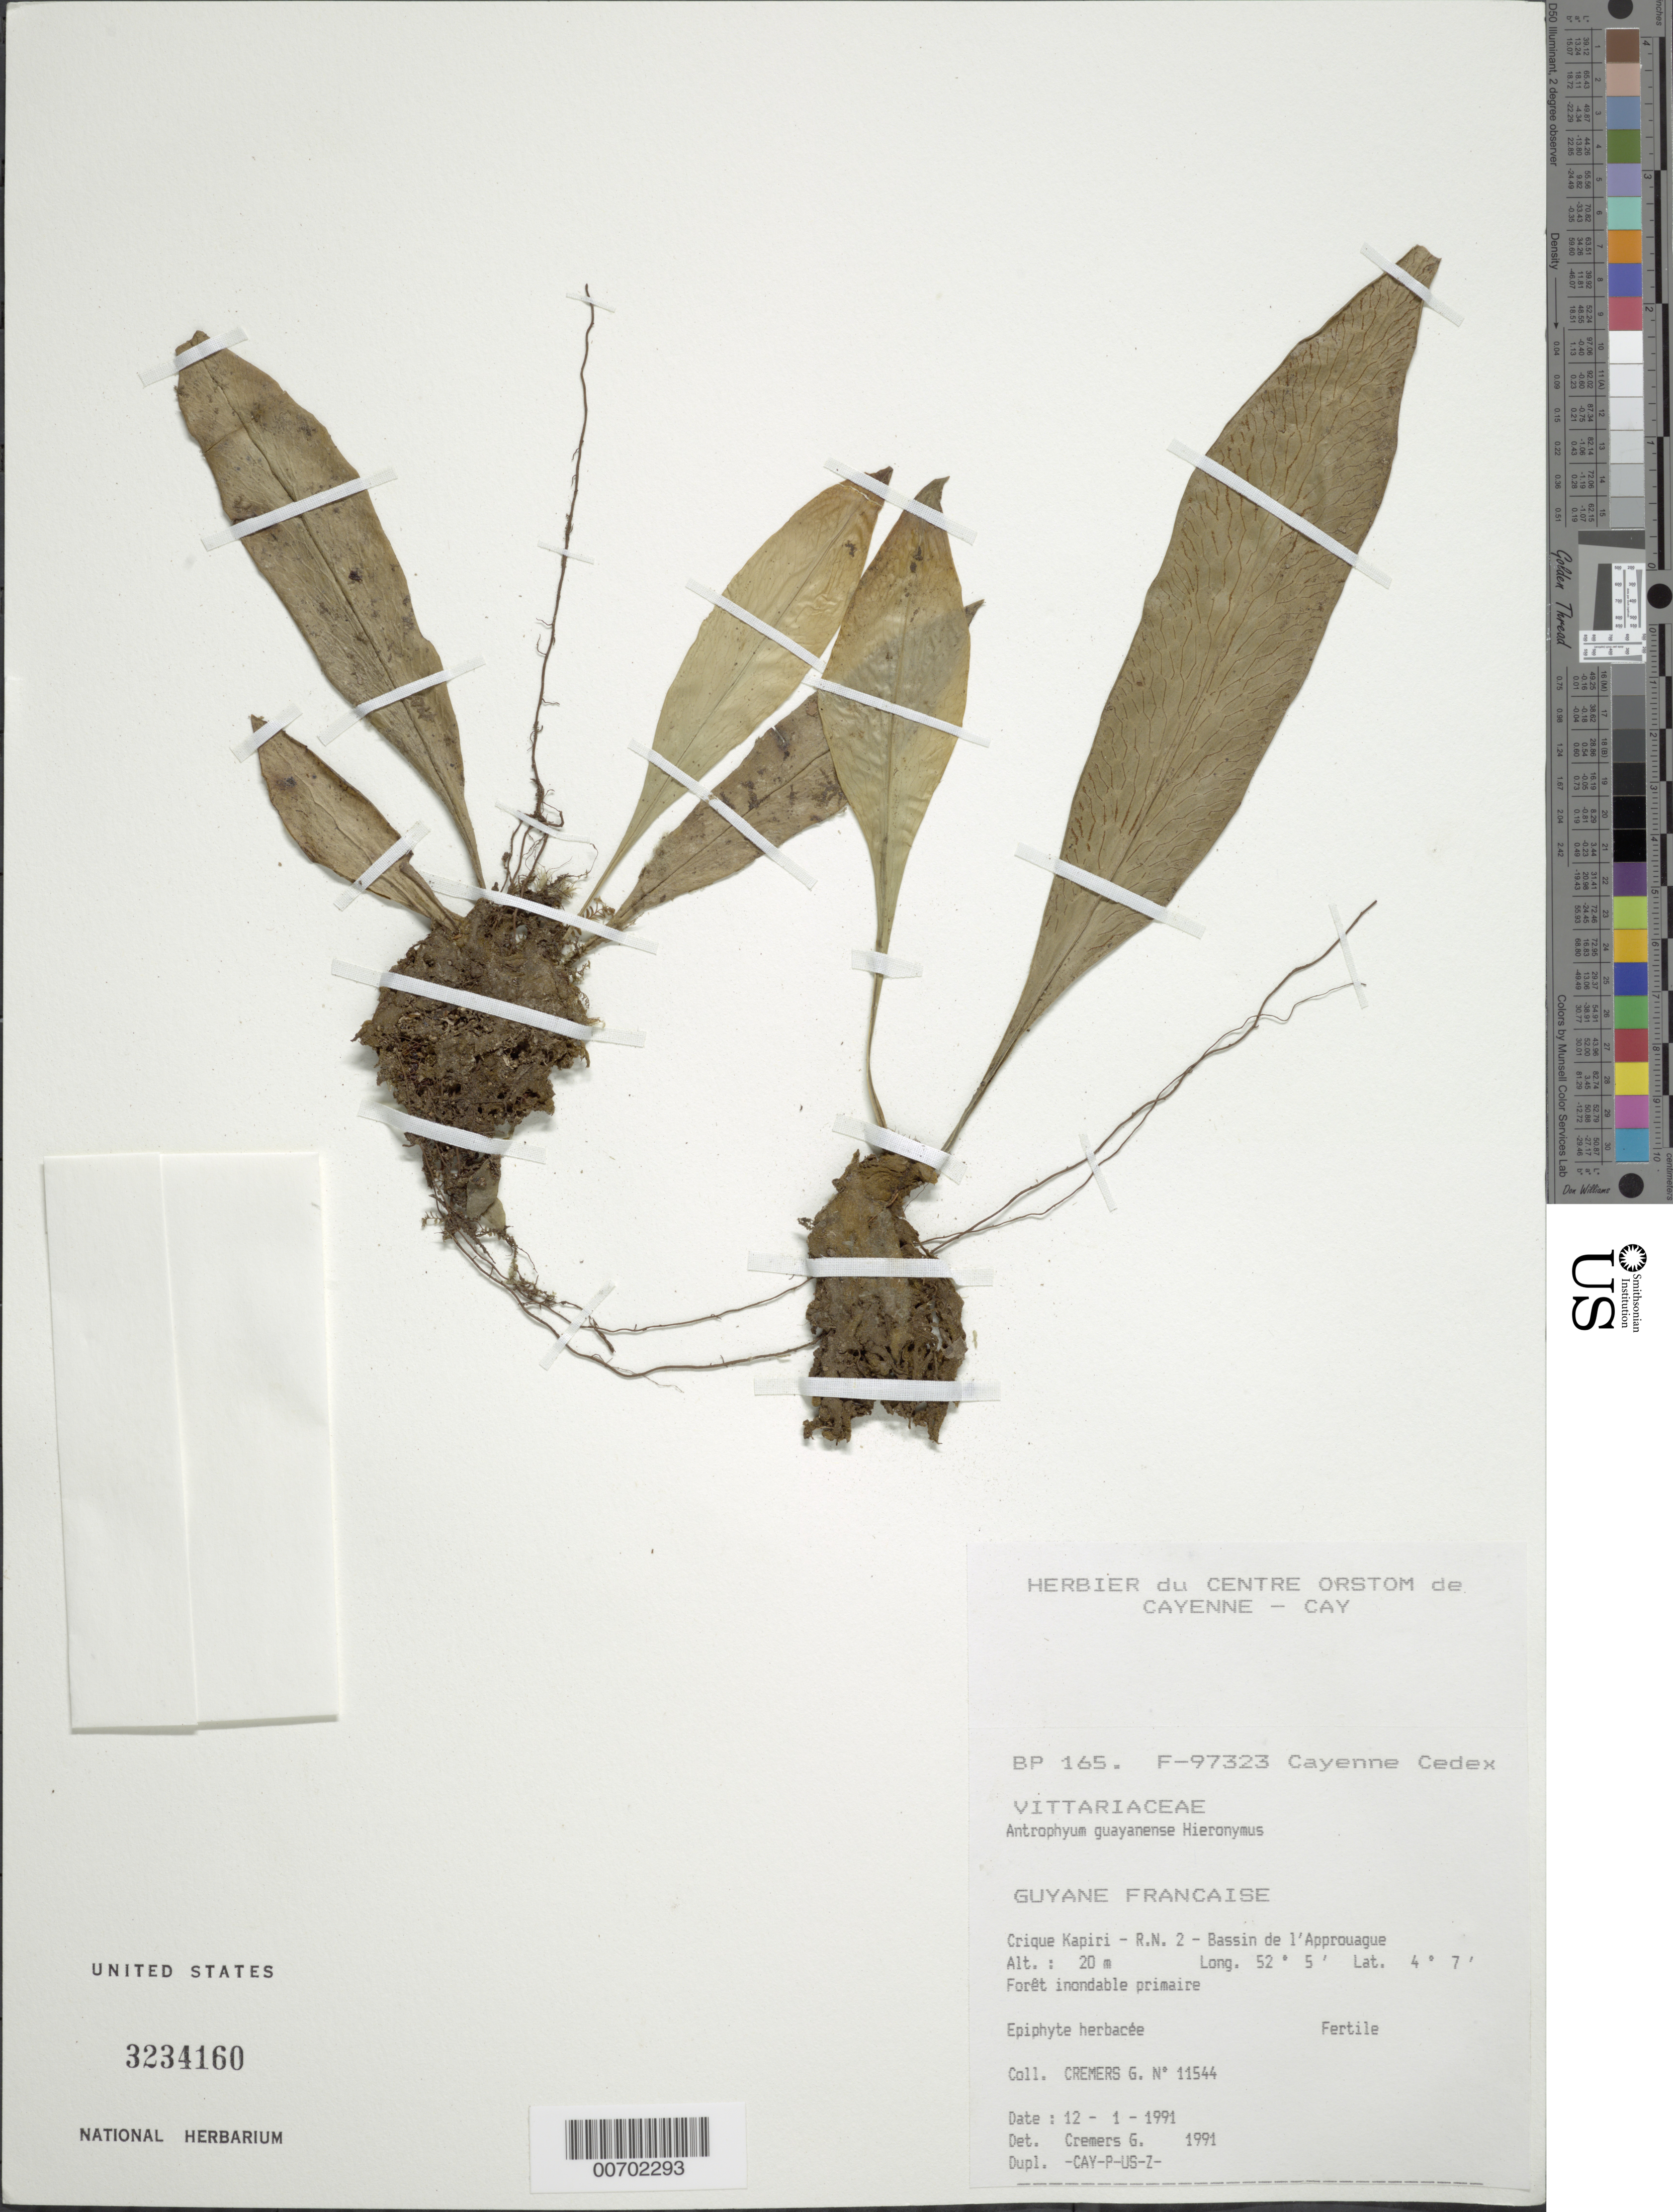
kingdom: Plantae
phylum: Tracheophyta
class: Polypodiopsida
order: Polypodiales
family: Pteridaceae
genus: Polytaenium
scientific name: Polytaenium guayanense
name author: (Hieron.) Alston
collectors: G. Cremers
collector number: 11544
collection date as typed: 12-Jan-91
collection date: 1991-01-12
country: French Guiana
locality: Crique Kapiri, R.N. 2, Bassin de l'Approuague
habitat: Primary inundated forest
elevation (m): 20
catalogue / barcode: US 3234160